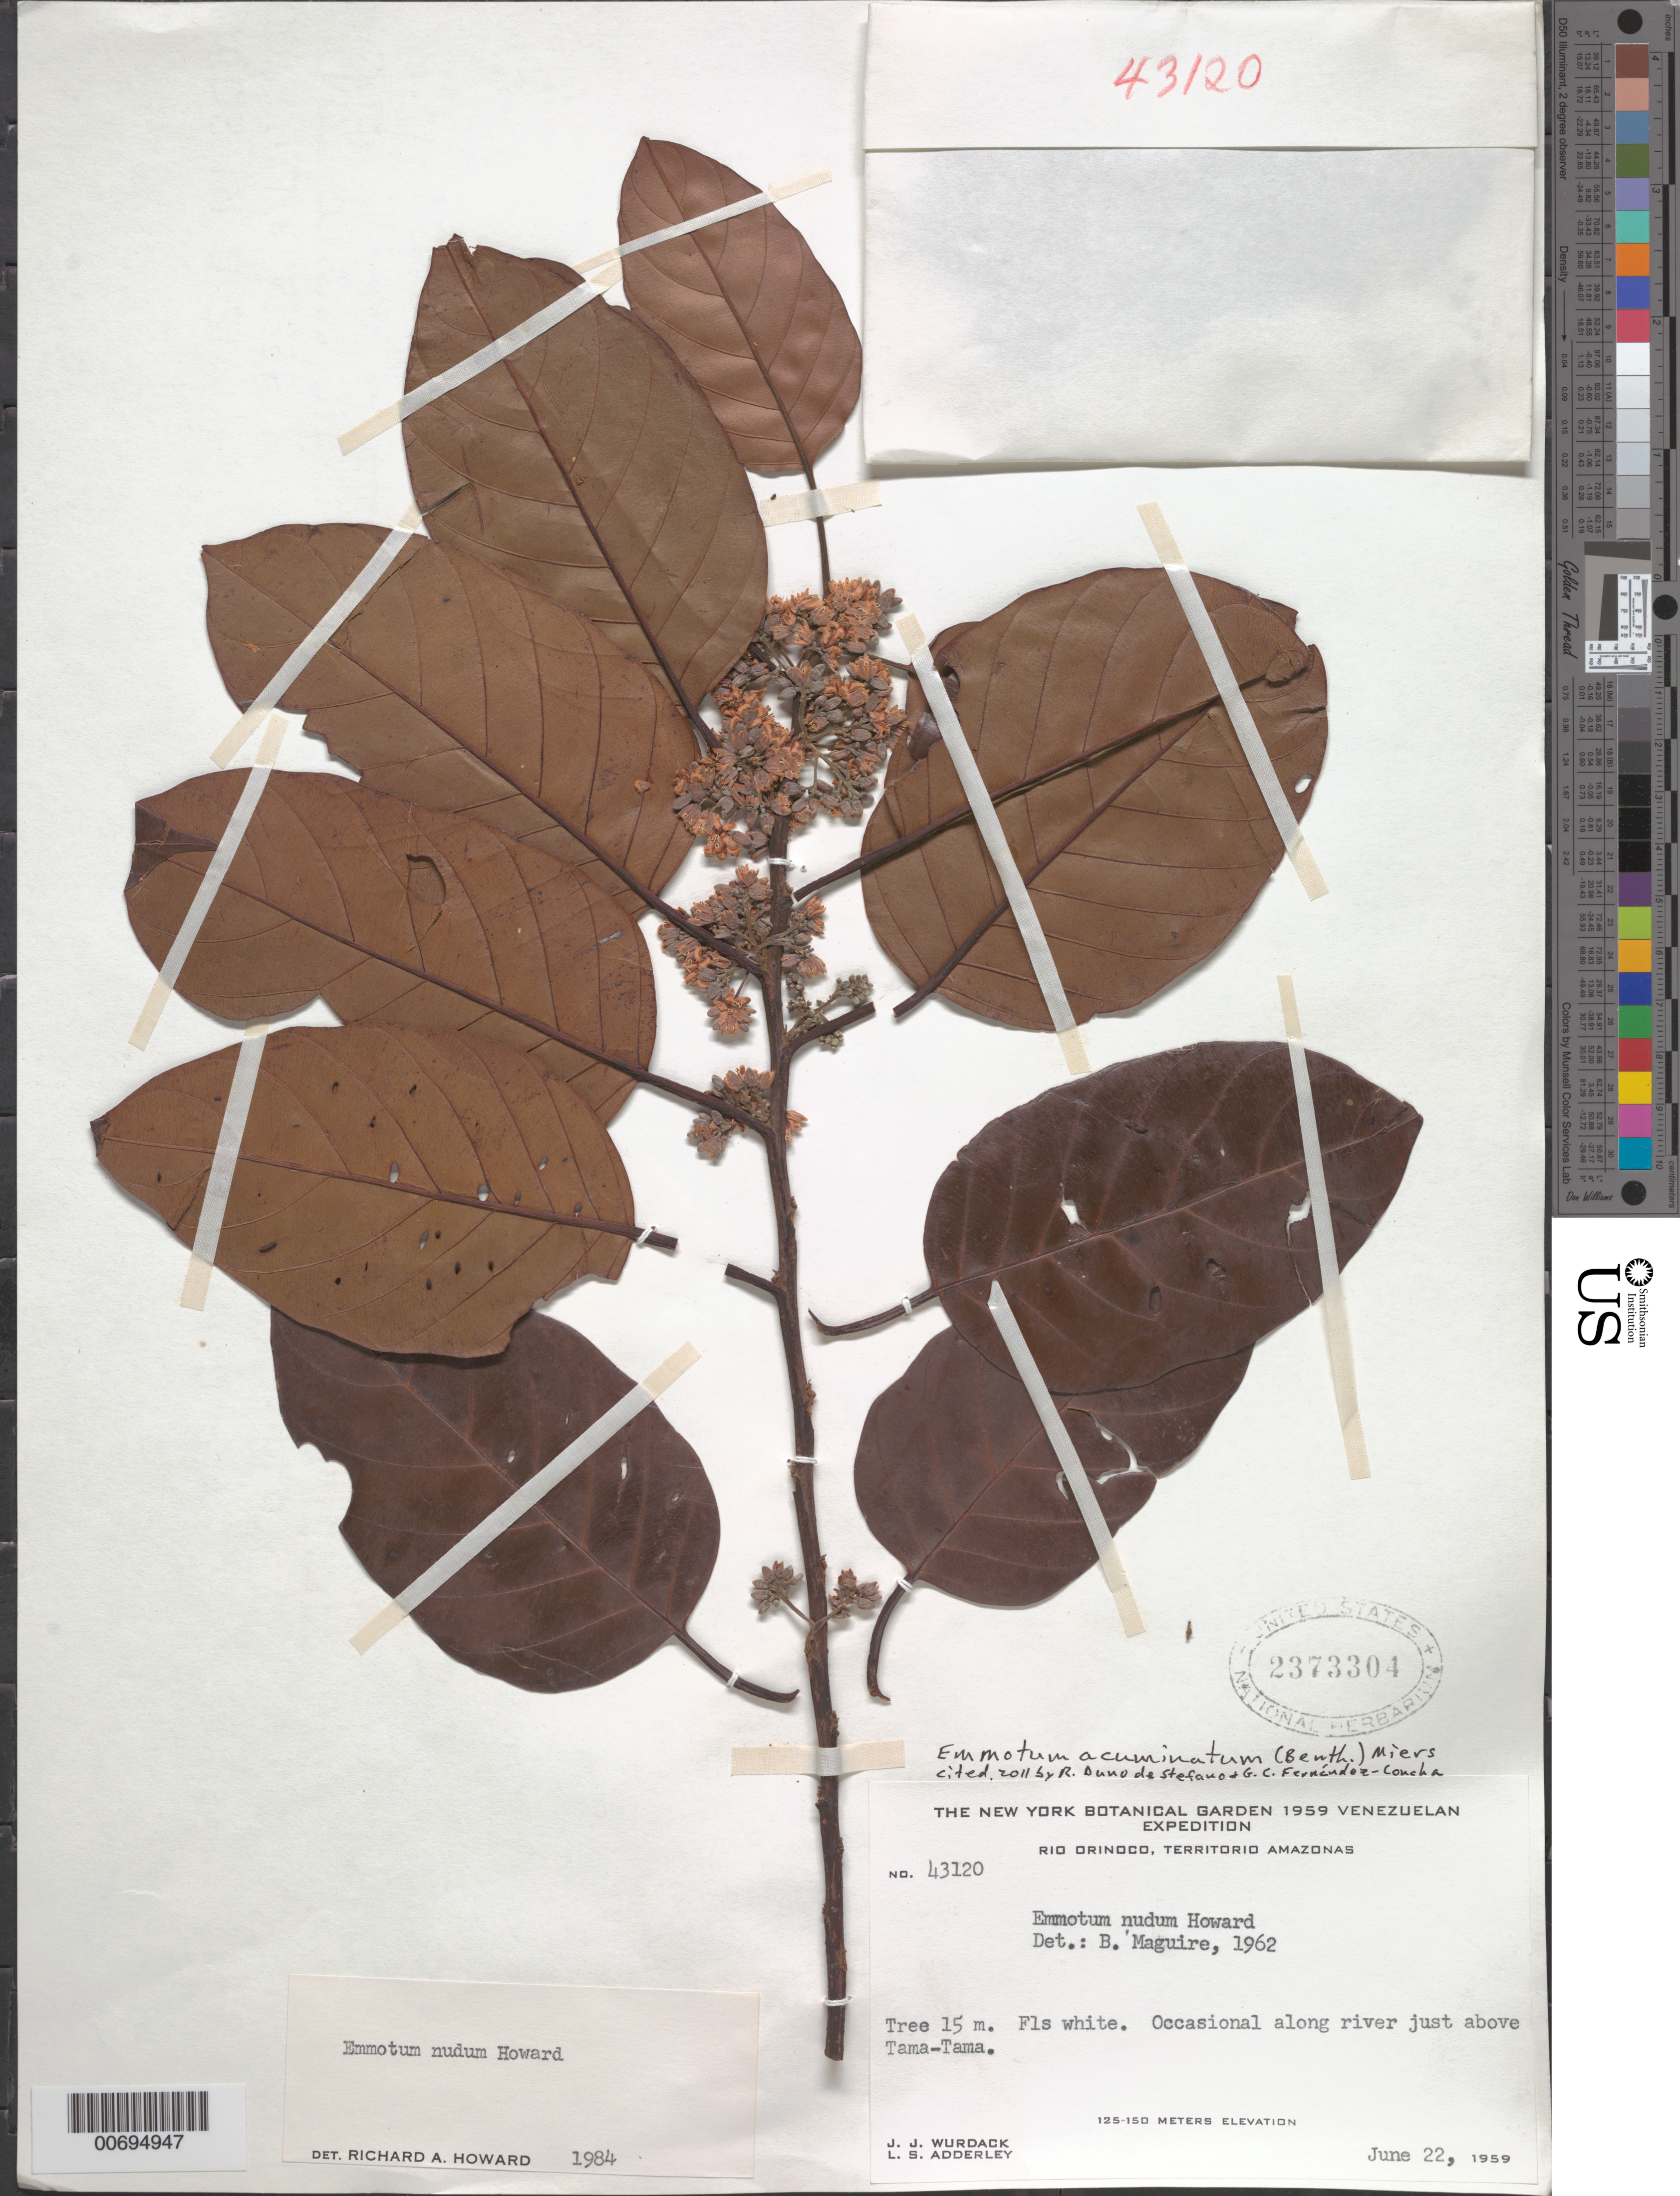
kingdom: Plantae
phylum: Tracheophyta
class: Magnoliopsida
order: Metteniusales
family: Metteniusaceae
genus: Emmotum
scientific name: Emmotum acuminatum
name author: (Benth.) Miers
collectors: J. J. Wurdack & L. S. Adderley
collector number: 43120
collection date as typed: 22-Jun-59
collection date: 1959-06-22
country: Venezuela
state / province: Amazonas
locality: Río Orinoco, Tama-Tama, just above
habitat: Along river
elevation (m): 125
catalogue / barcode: US 2373304